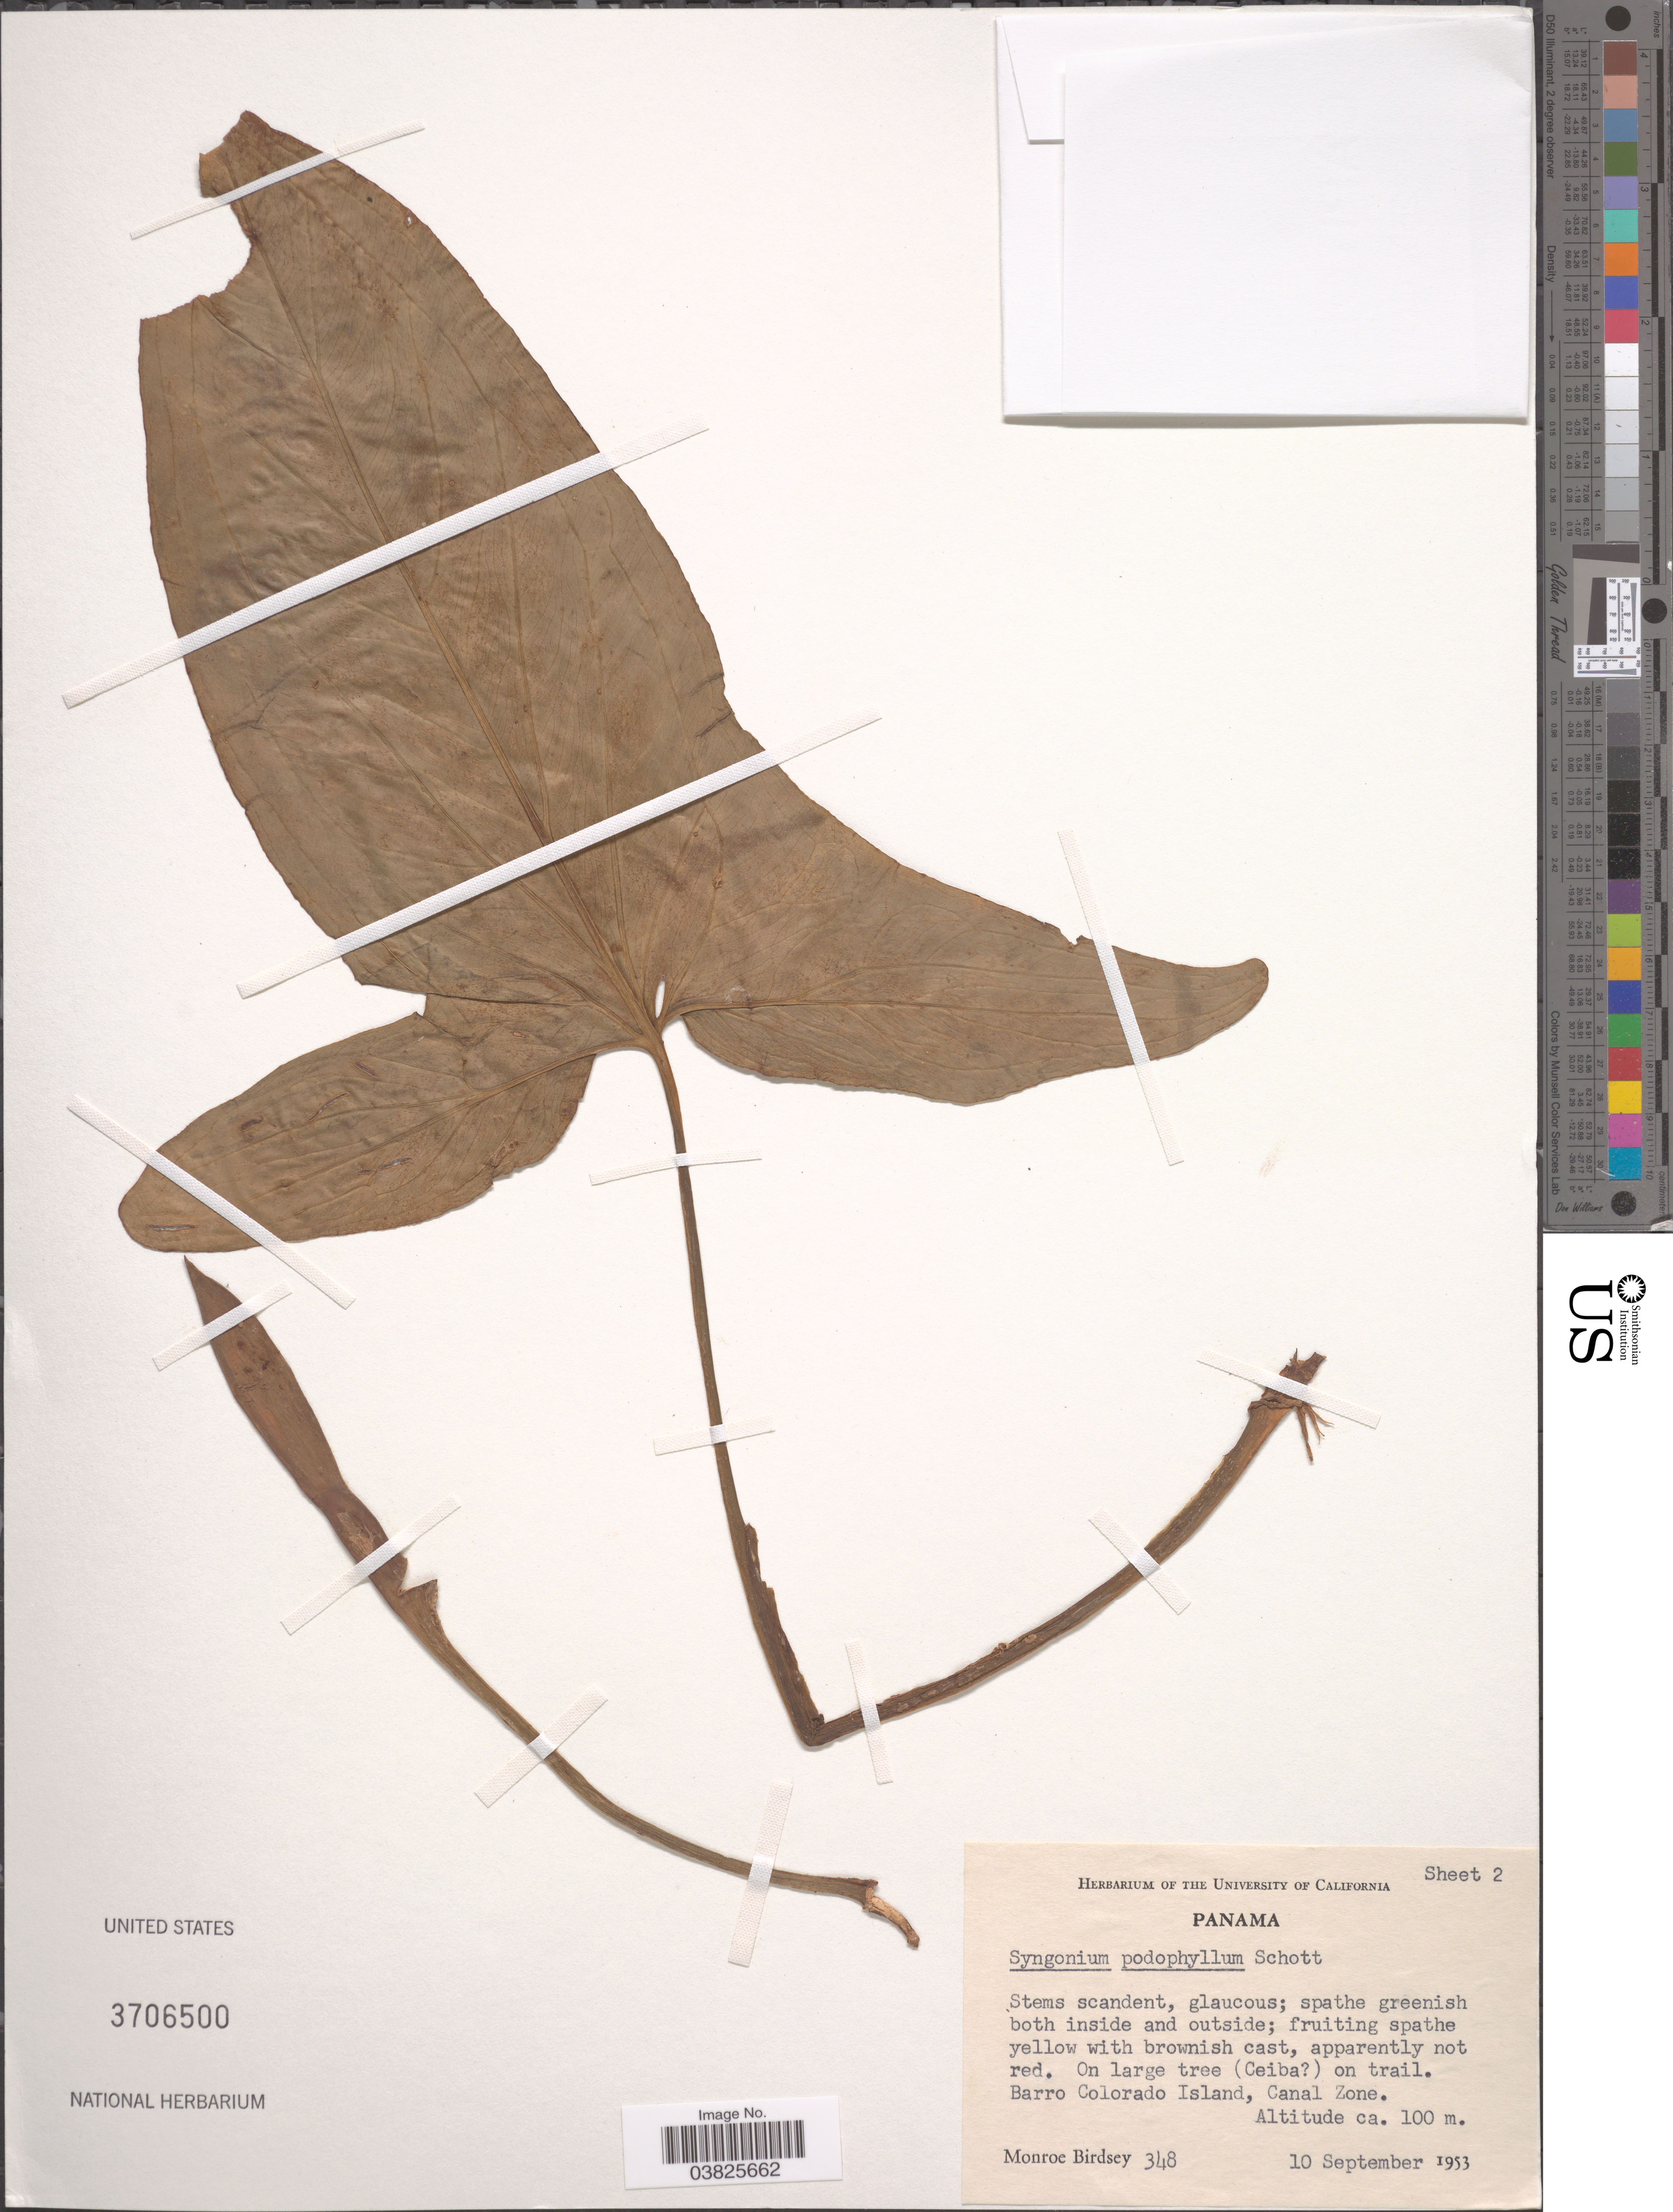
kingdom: Plantae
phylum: Tracheophyta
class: Liliopsida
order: Alismatales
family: Araceae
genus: Syngonium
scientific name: Syngonium podophyllum 'Lemon-Lime'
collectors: M. Birdsey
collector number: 348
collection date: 1953-09-10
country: Panama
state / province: Panamá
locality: (Ceiba [unsure placement]) on trail. Barro Colorado Island, Canal Zone.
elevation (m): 100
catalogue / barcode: US 3706500